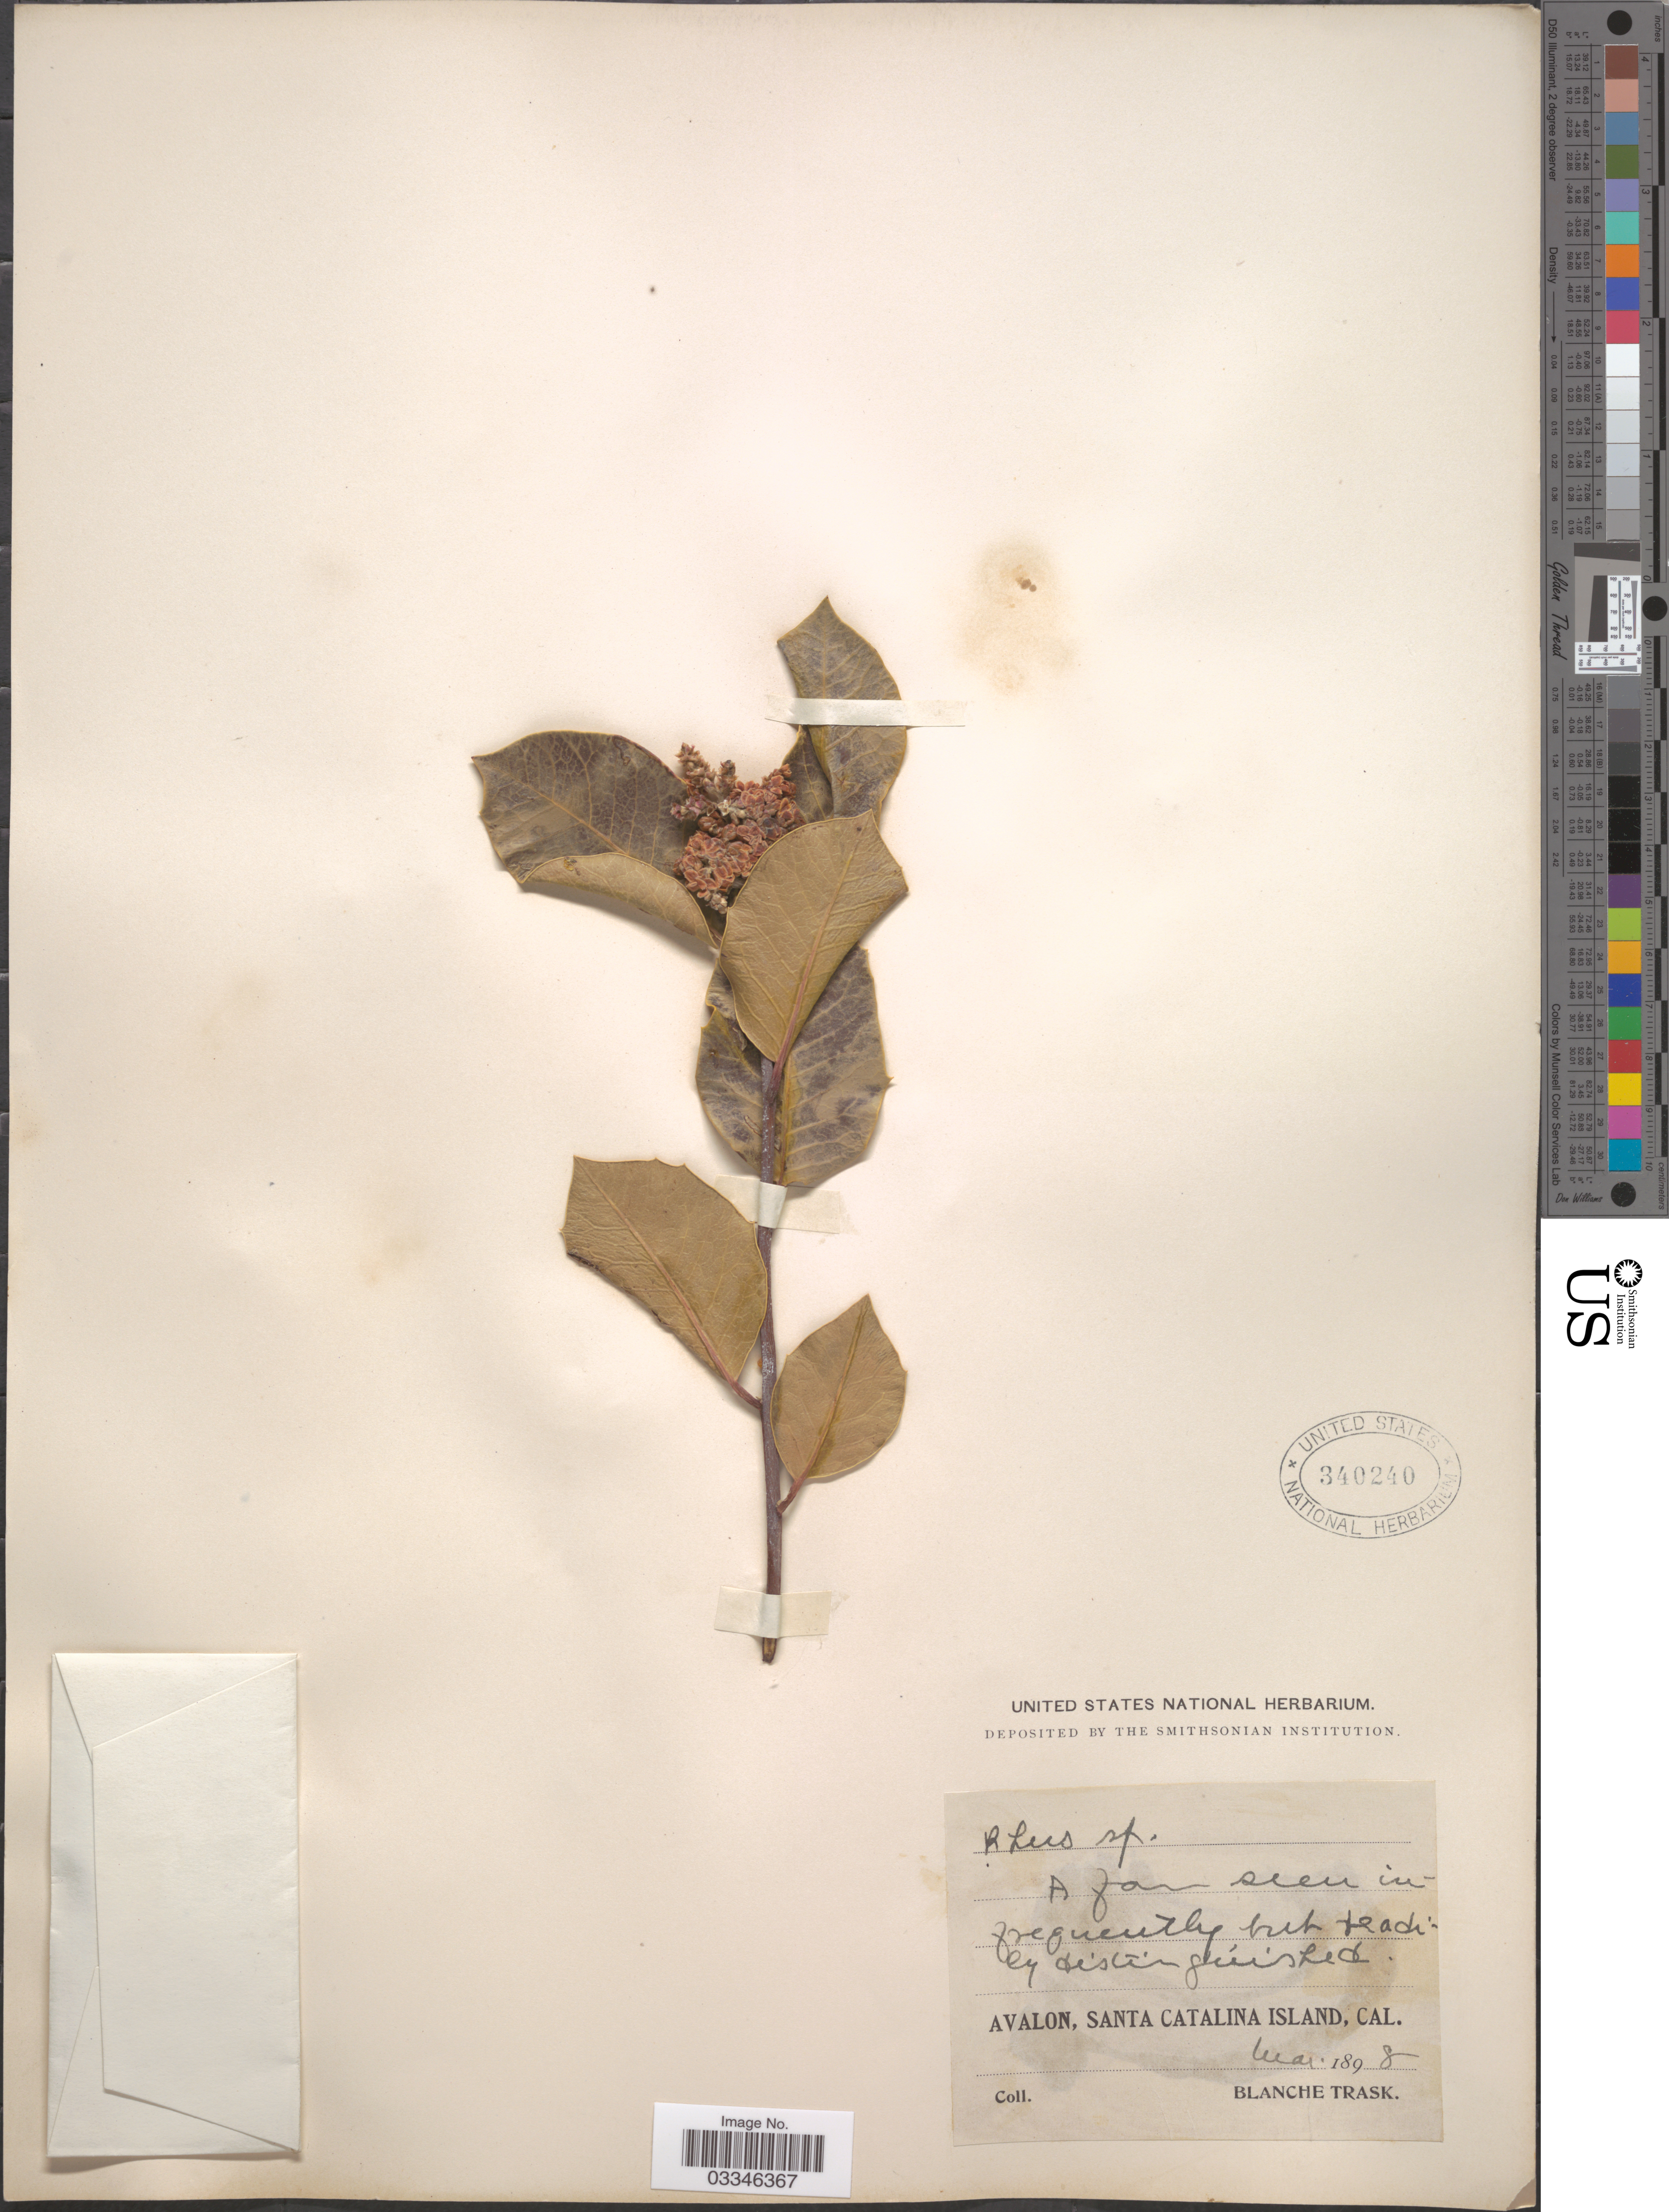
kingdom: Plantae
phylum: Tracheophyta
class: Magnoliopsida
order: Sapindales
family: Anacardiaceae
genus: Rhus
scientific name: Rhus integrifolia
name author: (Nutt.) Benth. & Hook. f. ex W.H. Brewer & S. Watson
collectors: B. Trask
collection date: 1898-03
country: United States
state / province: California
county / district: Los Angeles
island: Santa Catalina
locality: Avalon, Santa Catalina Island.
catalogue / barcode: US 340240